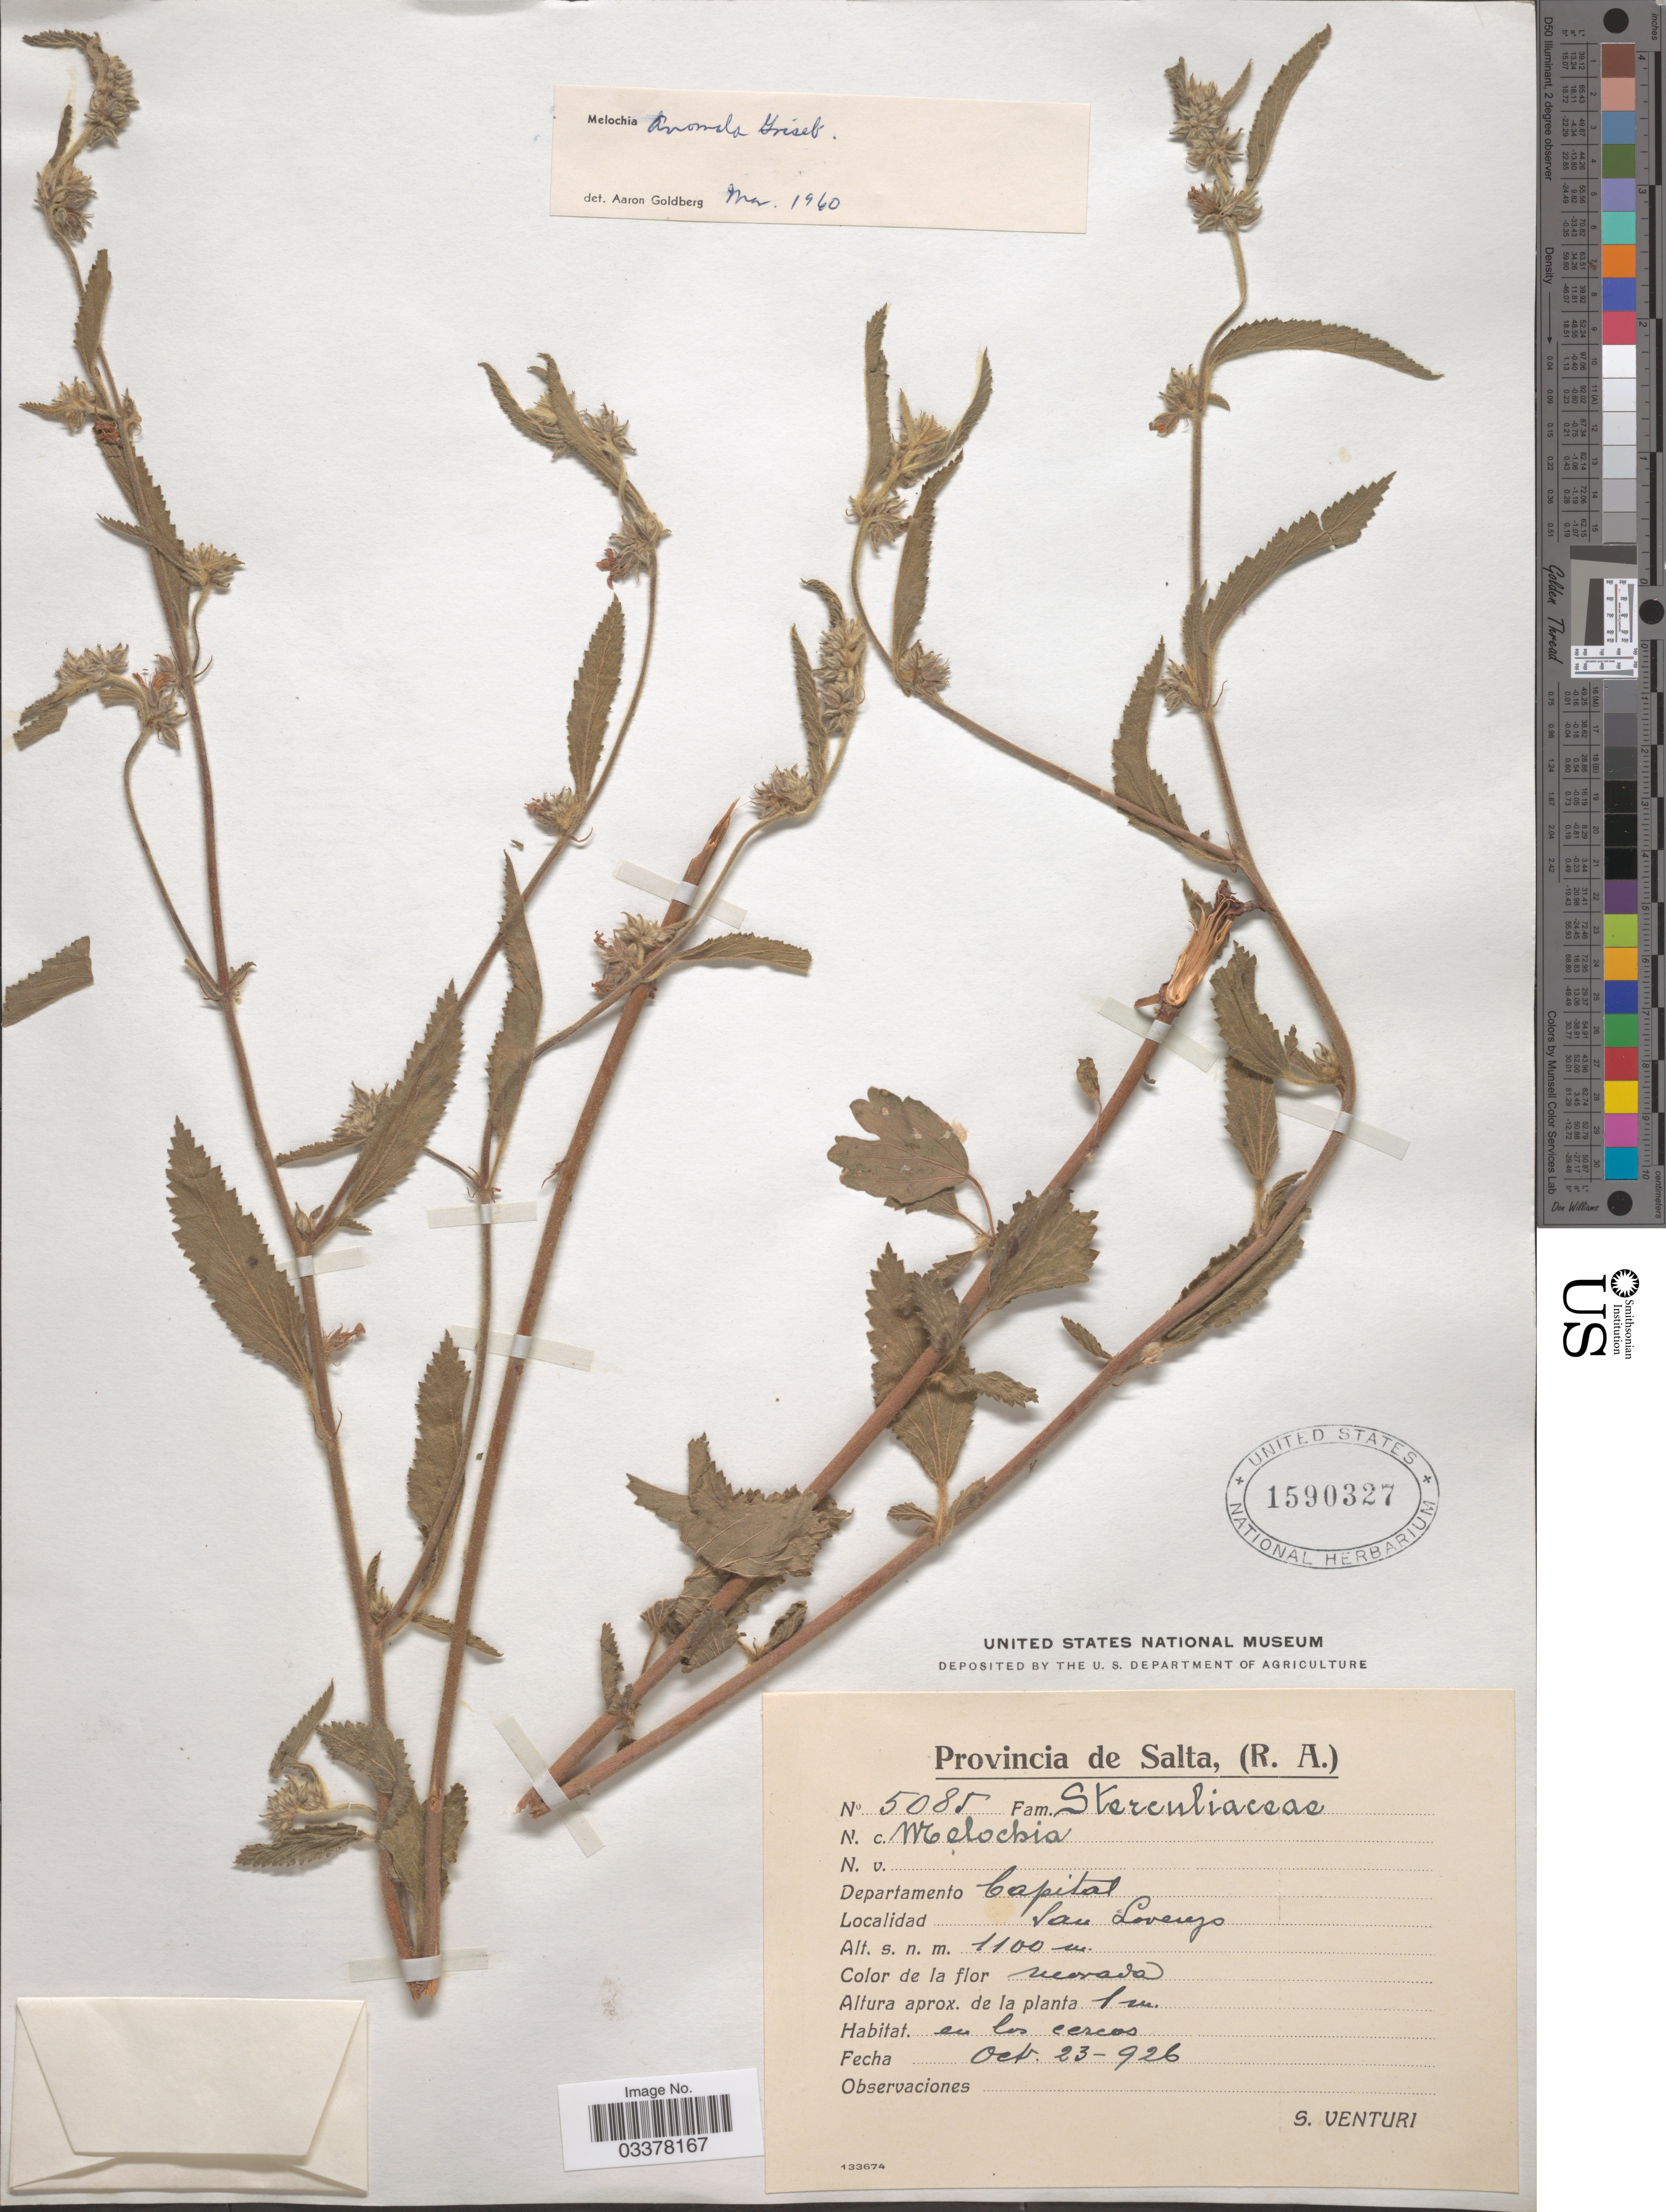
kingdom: Plantae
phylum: Tracheophyta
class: Magnoliopsida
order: Malvales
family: Malvaceae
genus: Melochia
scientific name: Melochia anomala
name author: Griseb.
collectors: S. Venturi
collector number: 5085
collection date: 1926-10-23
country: Argentina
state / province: Salta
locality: Departamento Capital. San Lorenzo.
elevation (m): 1100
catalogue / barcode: US 1590327